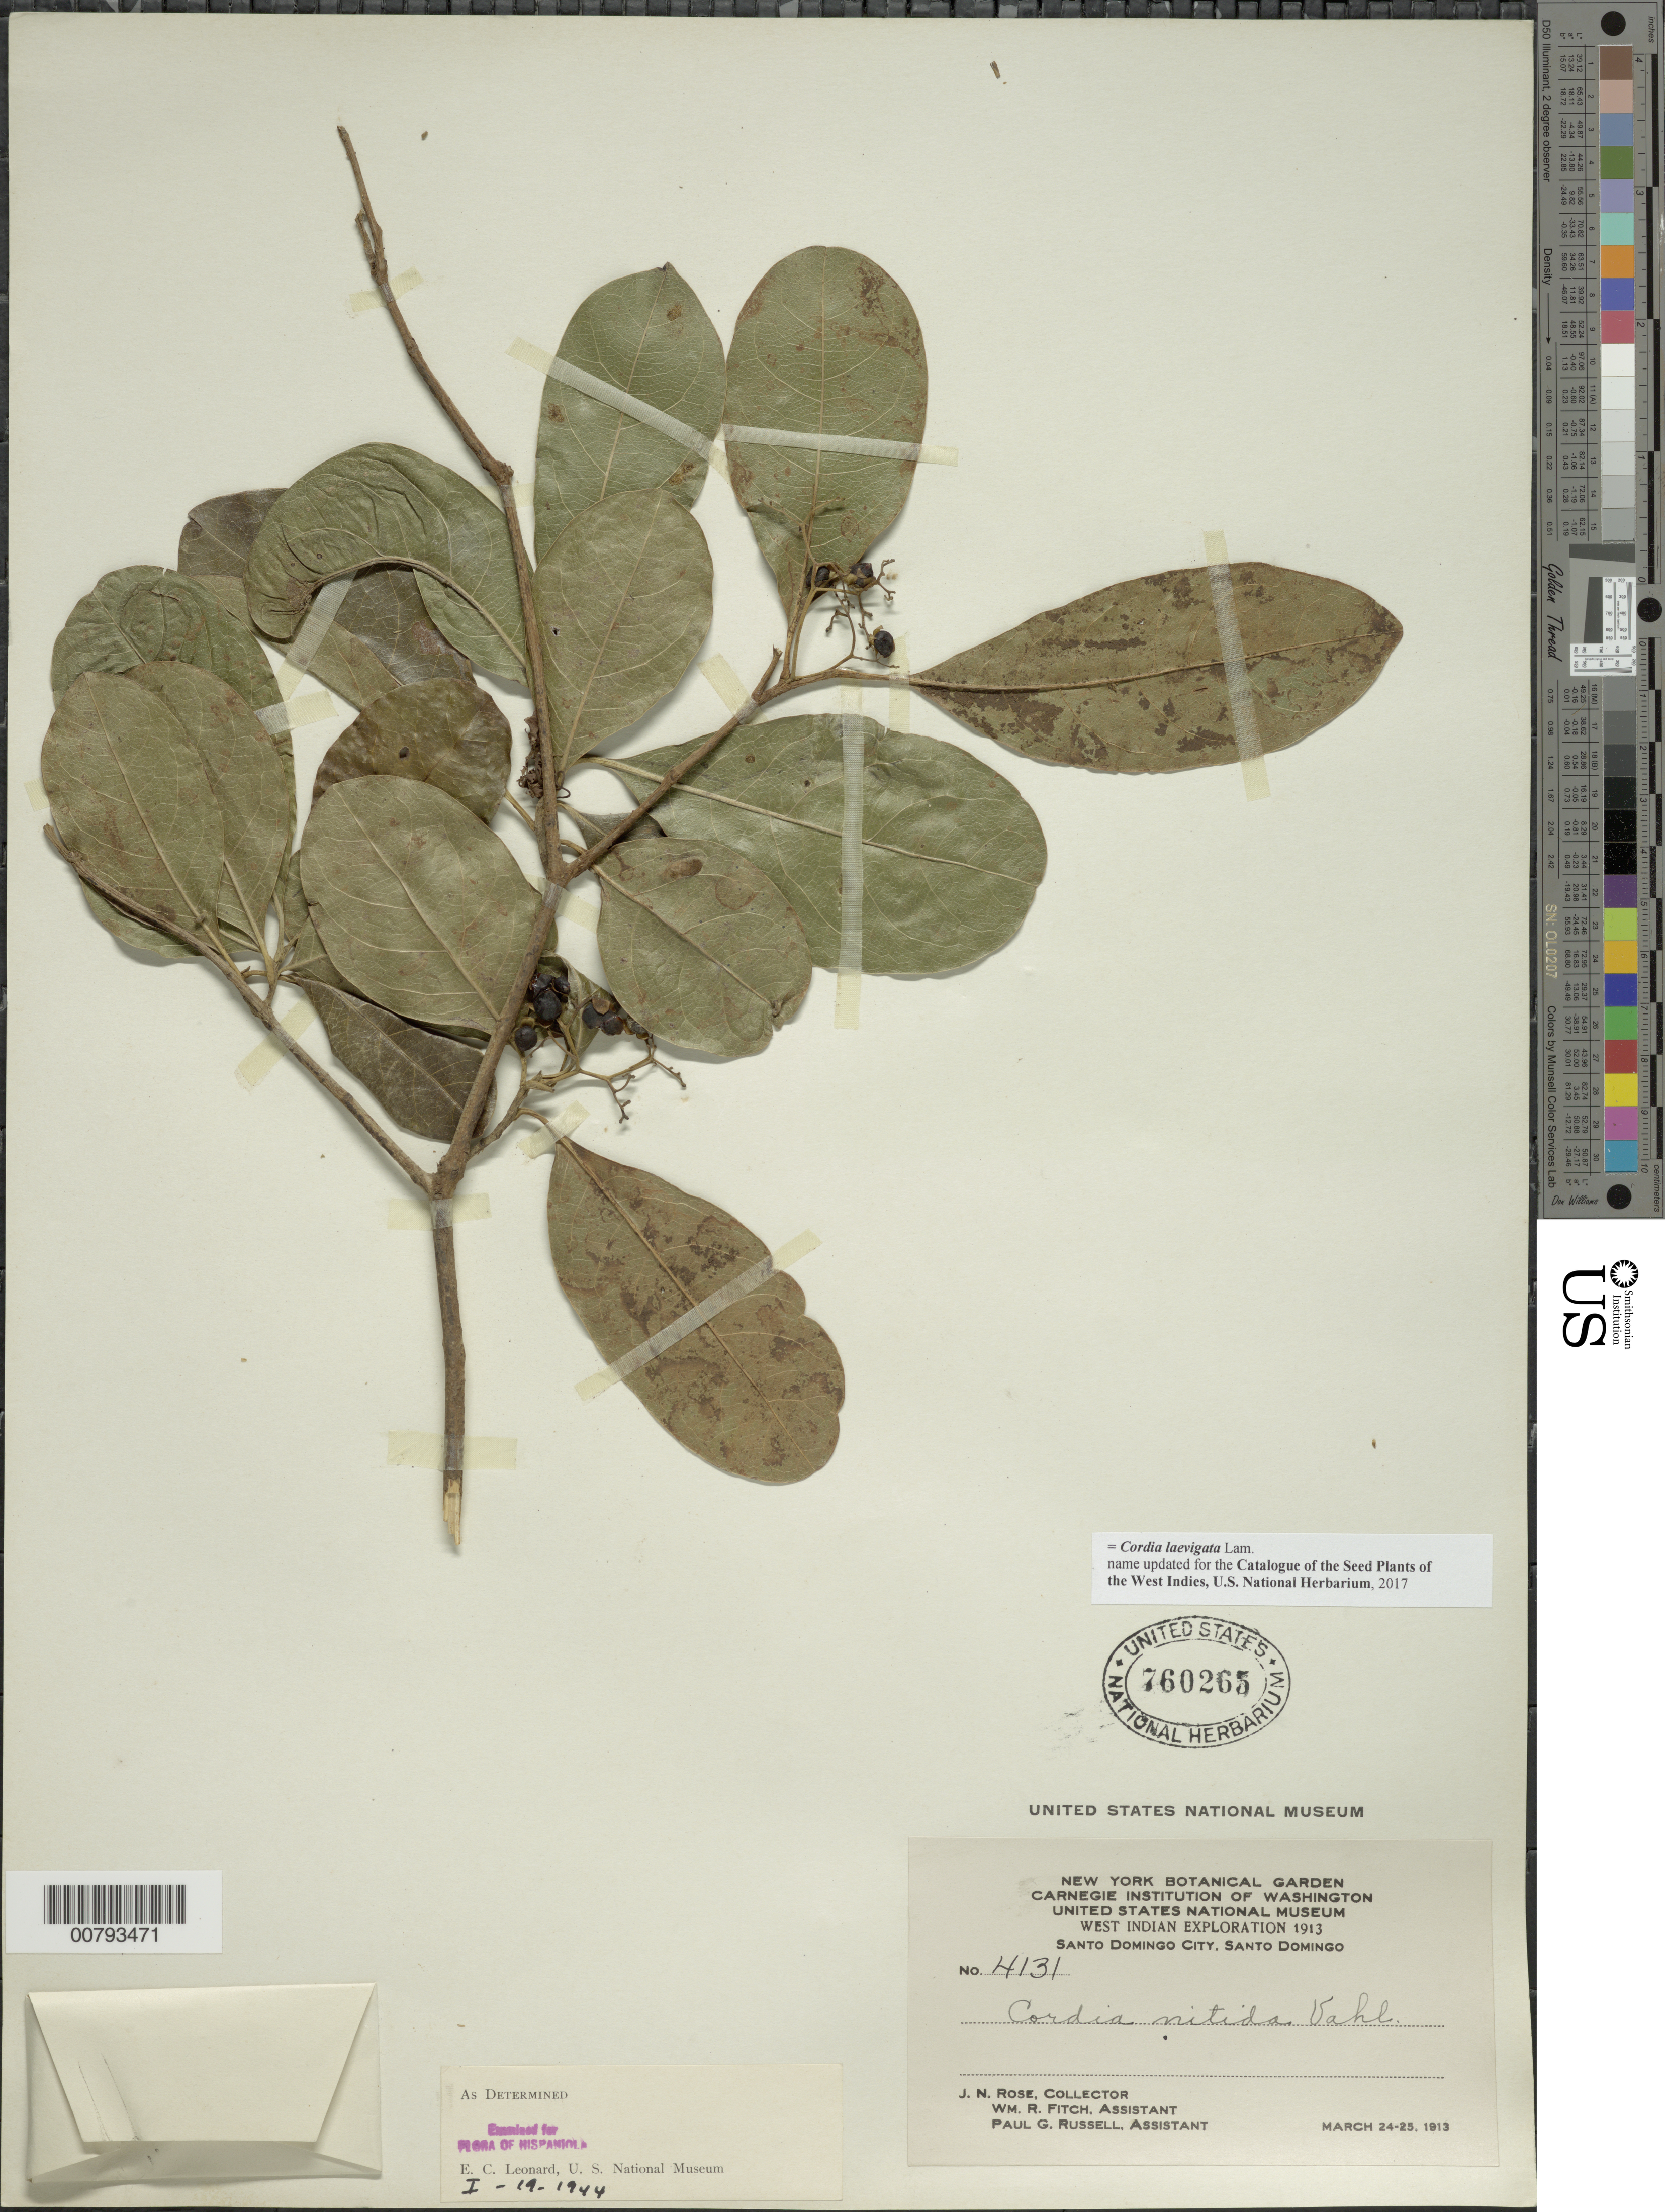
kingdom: Plantae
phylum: Tracheophyta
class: Magnoliopsida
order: Boraginales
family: Cordiaceae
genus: Cordia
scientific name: Cordia laevigata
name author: Lam.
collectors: J. N. Rose, W. R. Fitch & P. G. Russell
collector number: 4131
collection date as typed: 24 Mar 1913 25 Mar 1913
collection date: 1913-03-24/1913-03-25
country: Dominican Republic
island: Hispaniola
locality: Santo Domingo City.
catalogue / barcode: US 760265